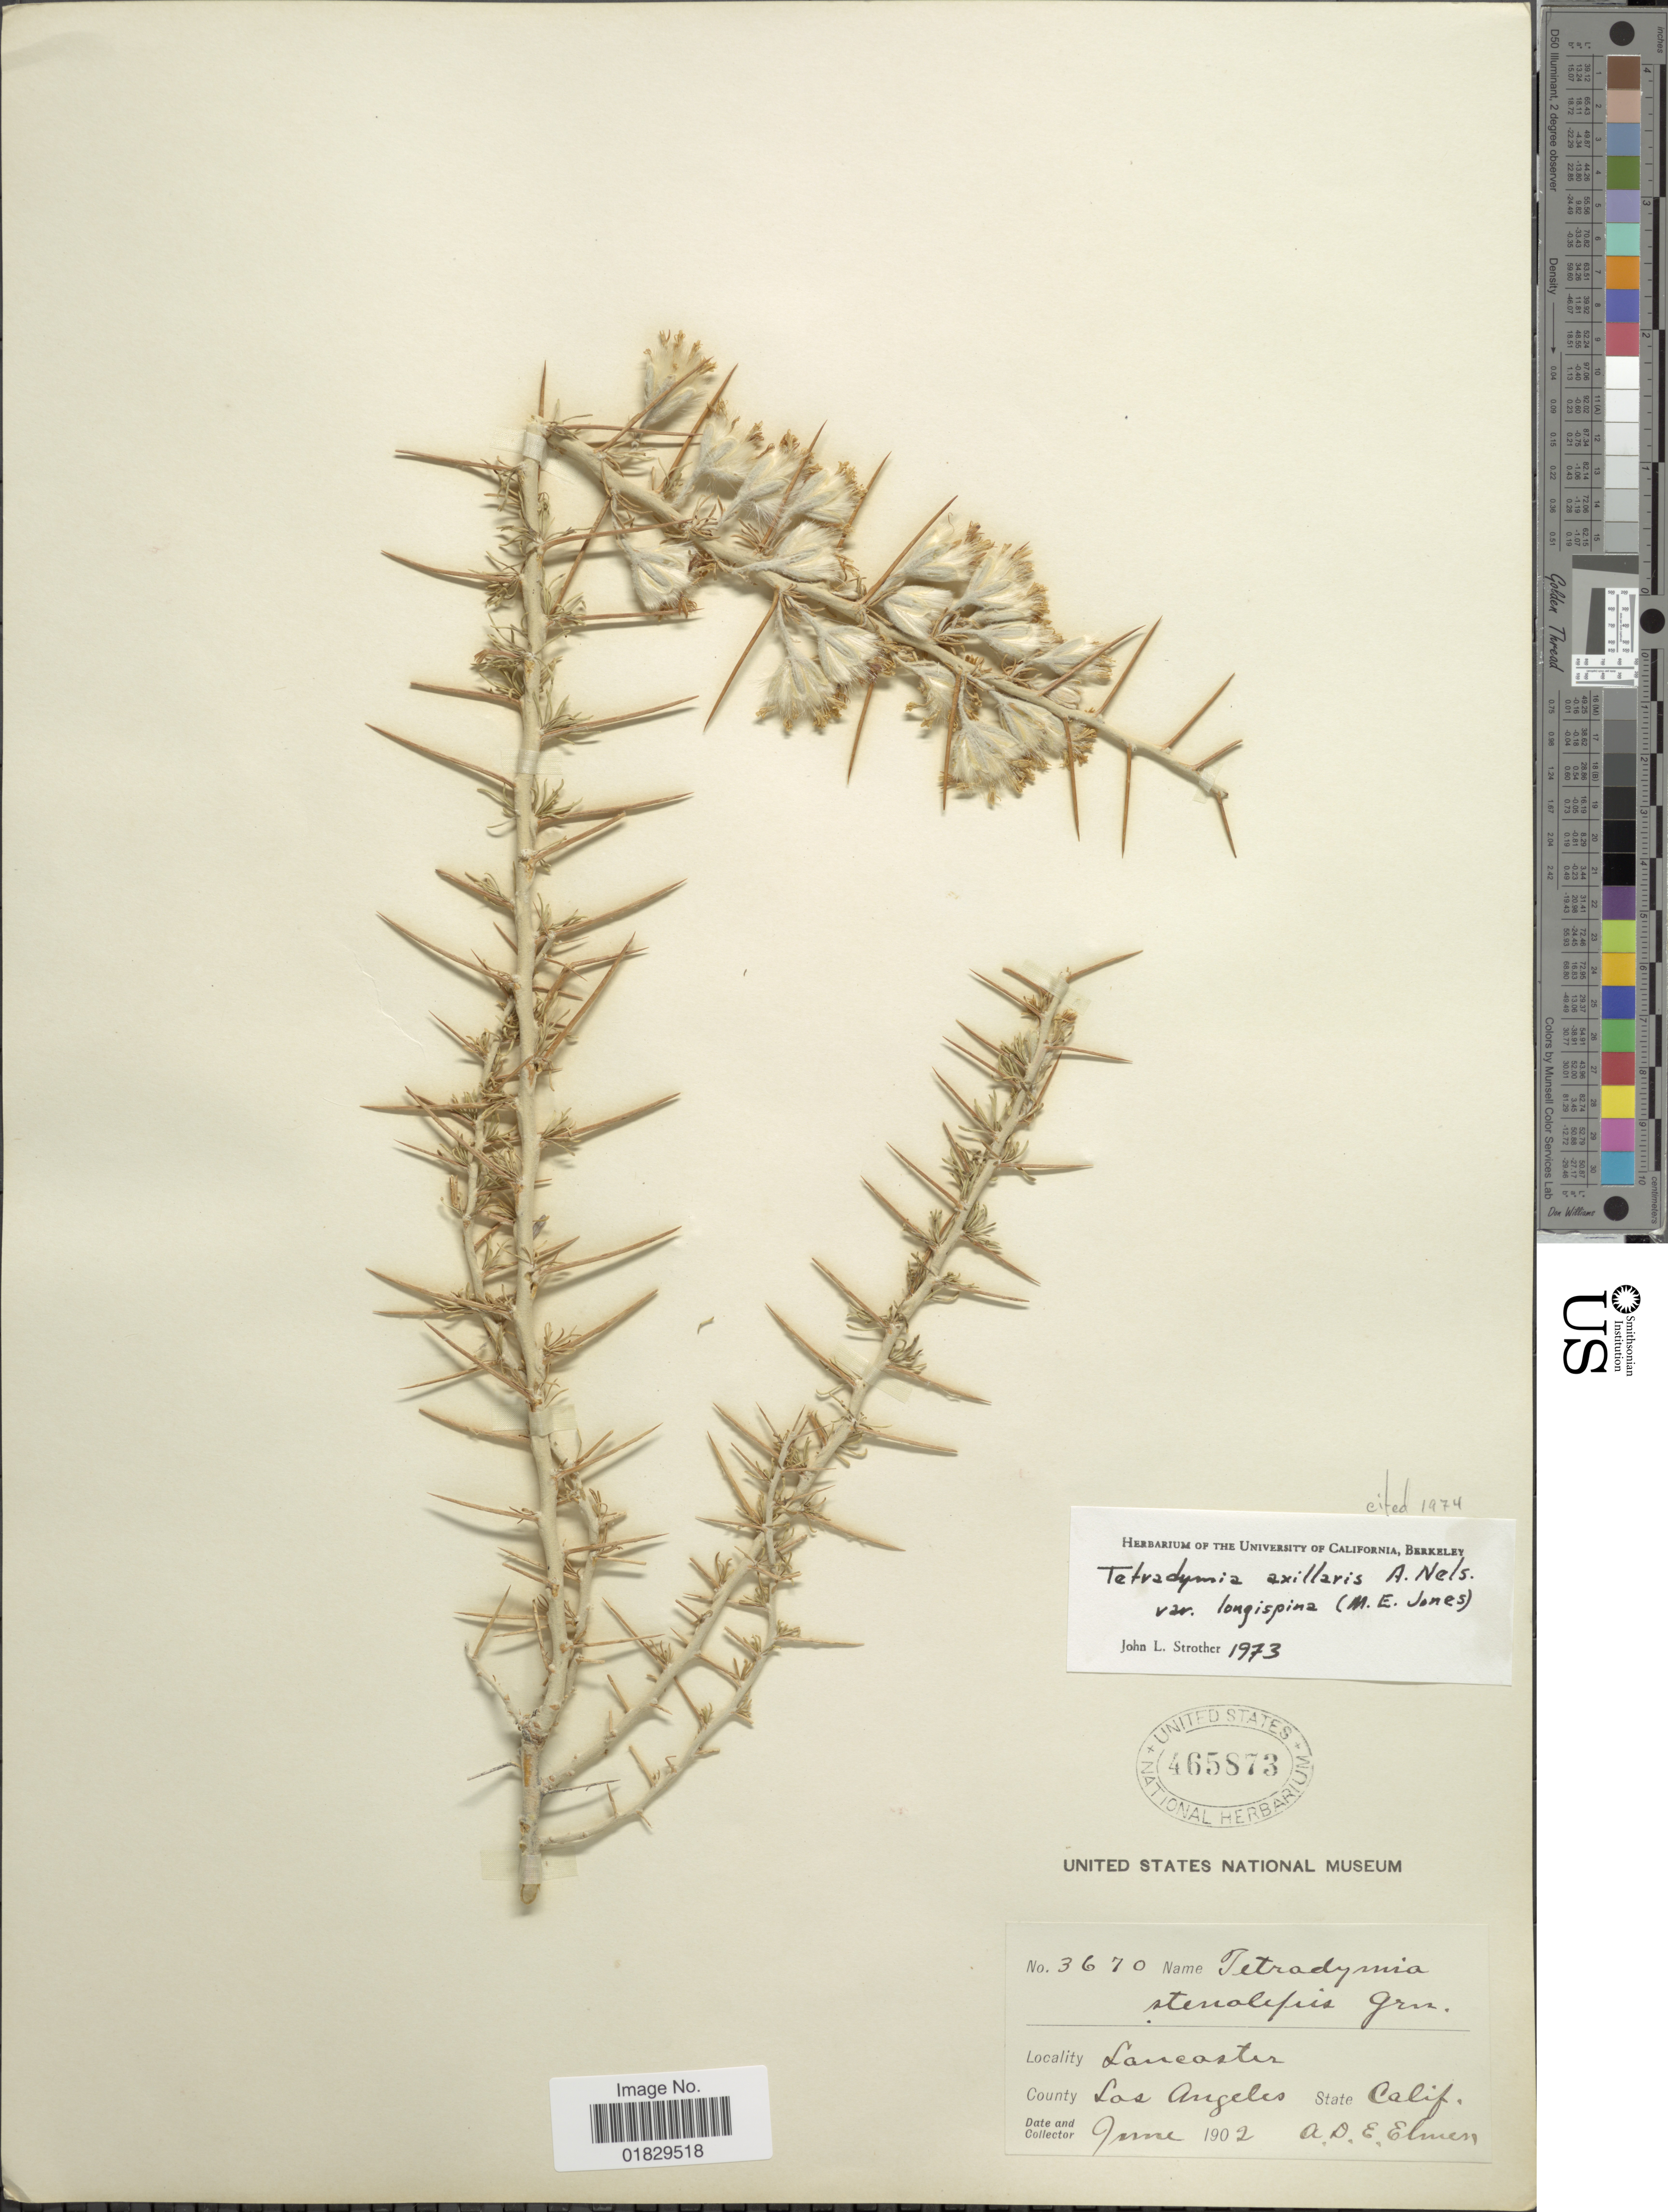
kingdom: Plantae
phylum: Tracheophyta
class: Magnoliopsida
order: Asterales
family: Asteraceae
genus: Tetradymia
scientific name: Tetradymia axillaris var. longispina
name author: (M.E. Jones) Strother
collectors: A. D. E. Elmer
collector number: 3670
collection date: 1902-06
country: United States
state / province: California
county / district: Los Angeles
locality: Lancaster. County Los Angeles. State Calif.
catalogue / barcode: US 465873